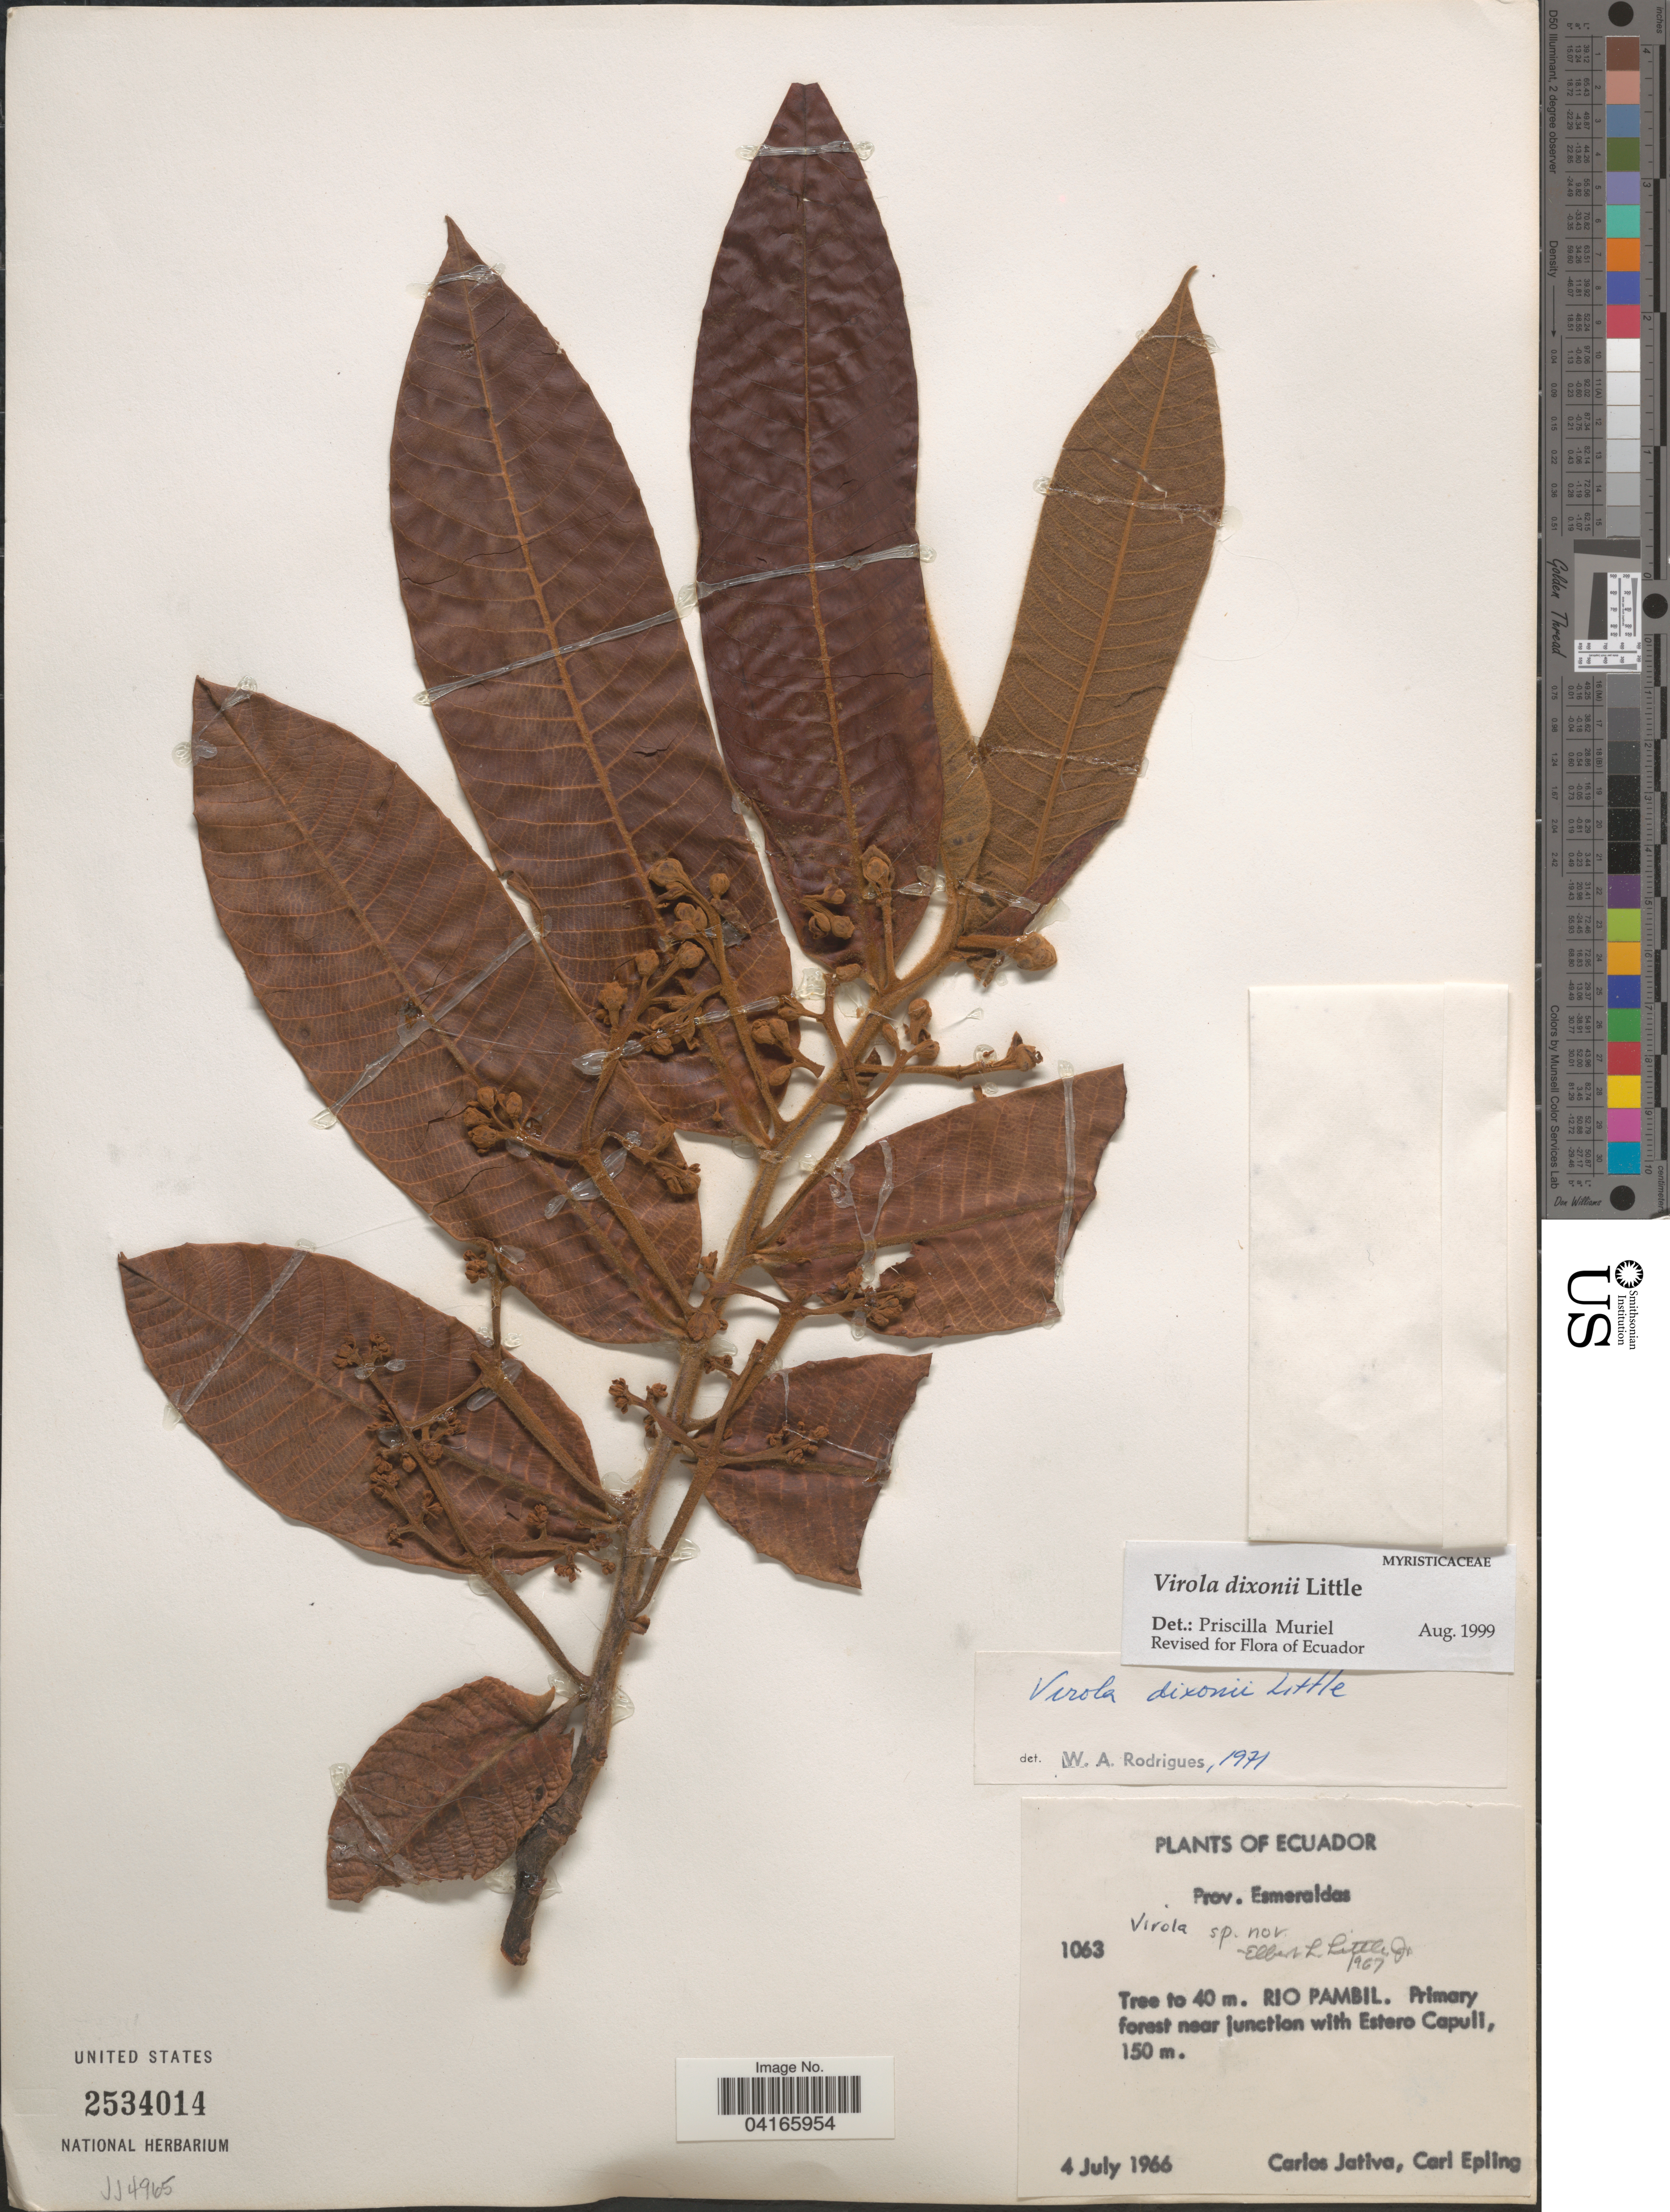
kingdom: Plantae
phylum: Tracheophyta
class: Magnoliopsida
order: Magnoliales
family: Myristicaceae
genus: Virola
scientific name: Virola dixonii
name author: Little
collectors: C. D. Játiva & C. C. Epling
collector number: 1063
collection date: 1966-07-04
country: Ecuador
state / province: Esmeraldas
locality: Rio Pambil. Primary forest near junction with Estero Capuli.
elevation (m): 150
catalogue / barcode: US 2534014